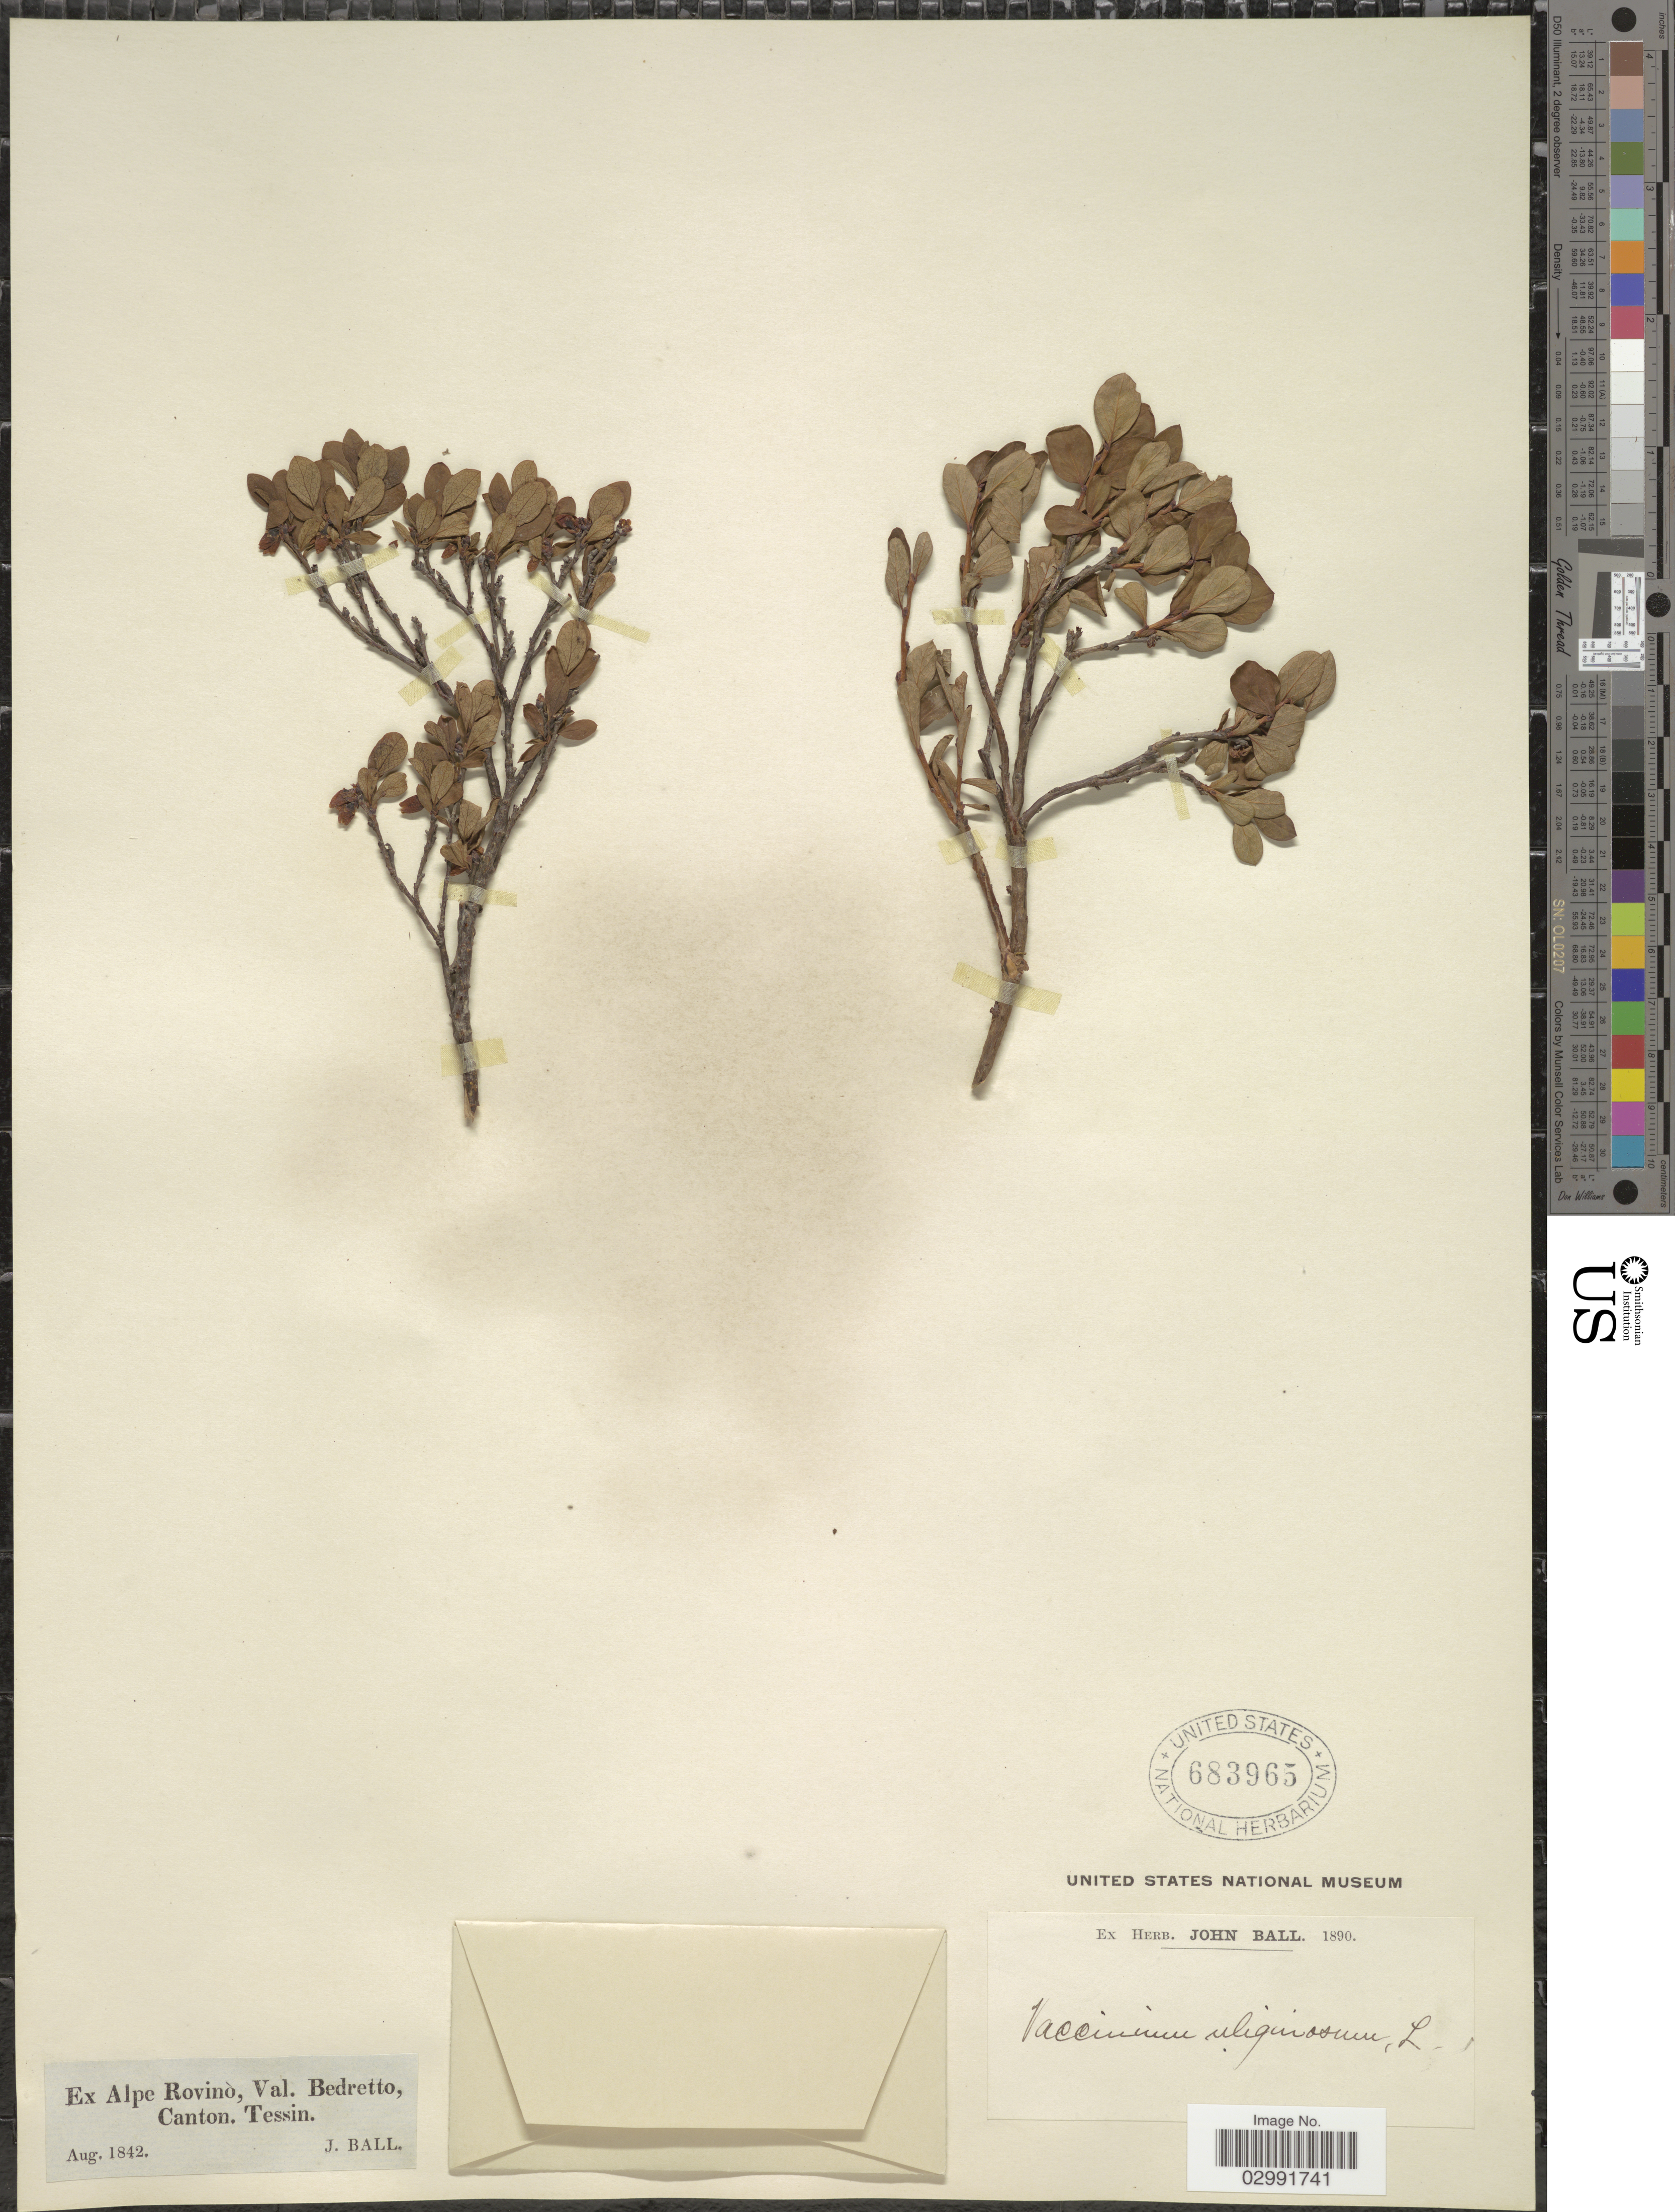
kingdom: Plantae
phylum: Tracheophyta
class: Magnoliopsida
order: Ericales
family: Ericaceae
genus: Vaccinium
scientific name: Vaccinium uliginosum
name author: L.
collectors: J. Ball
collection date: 1842-08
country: Switzerland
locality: Ex. Alpe Rovinò, Val. Bedretto, Canton. Tessin.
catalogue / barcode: US 683965